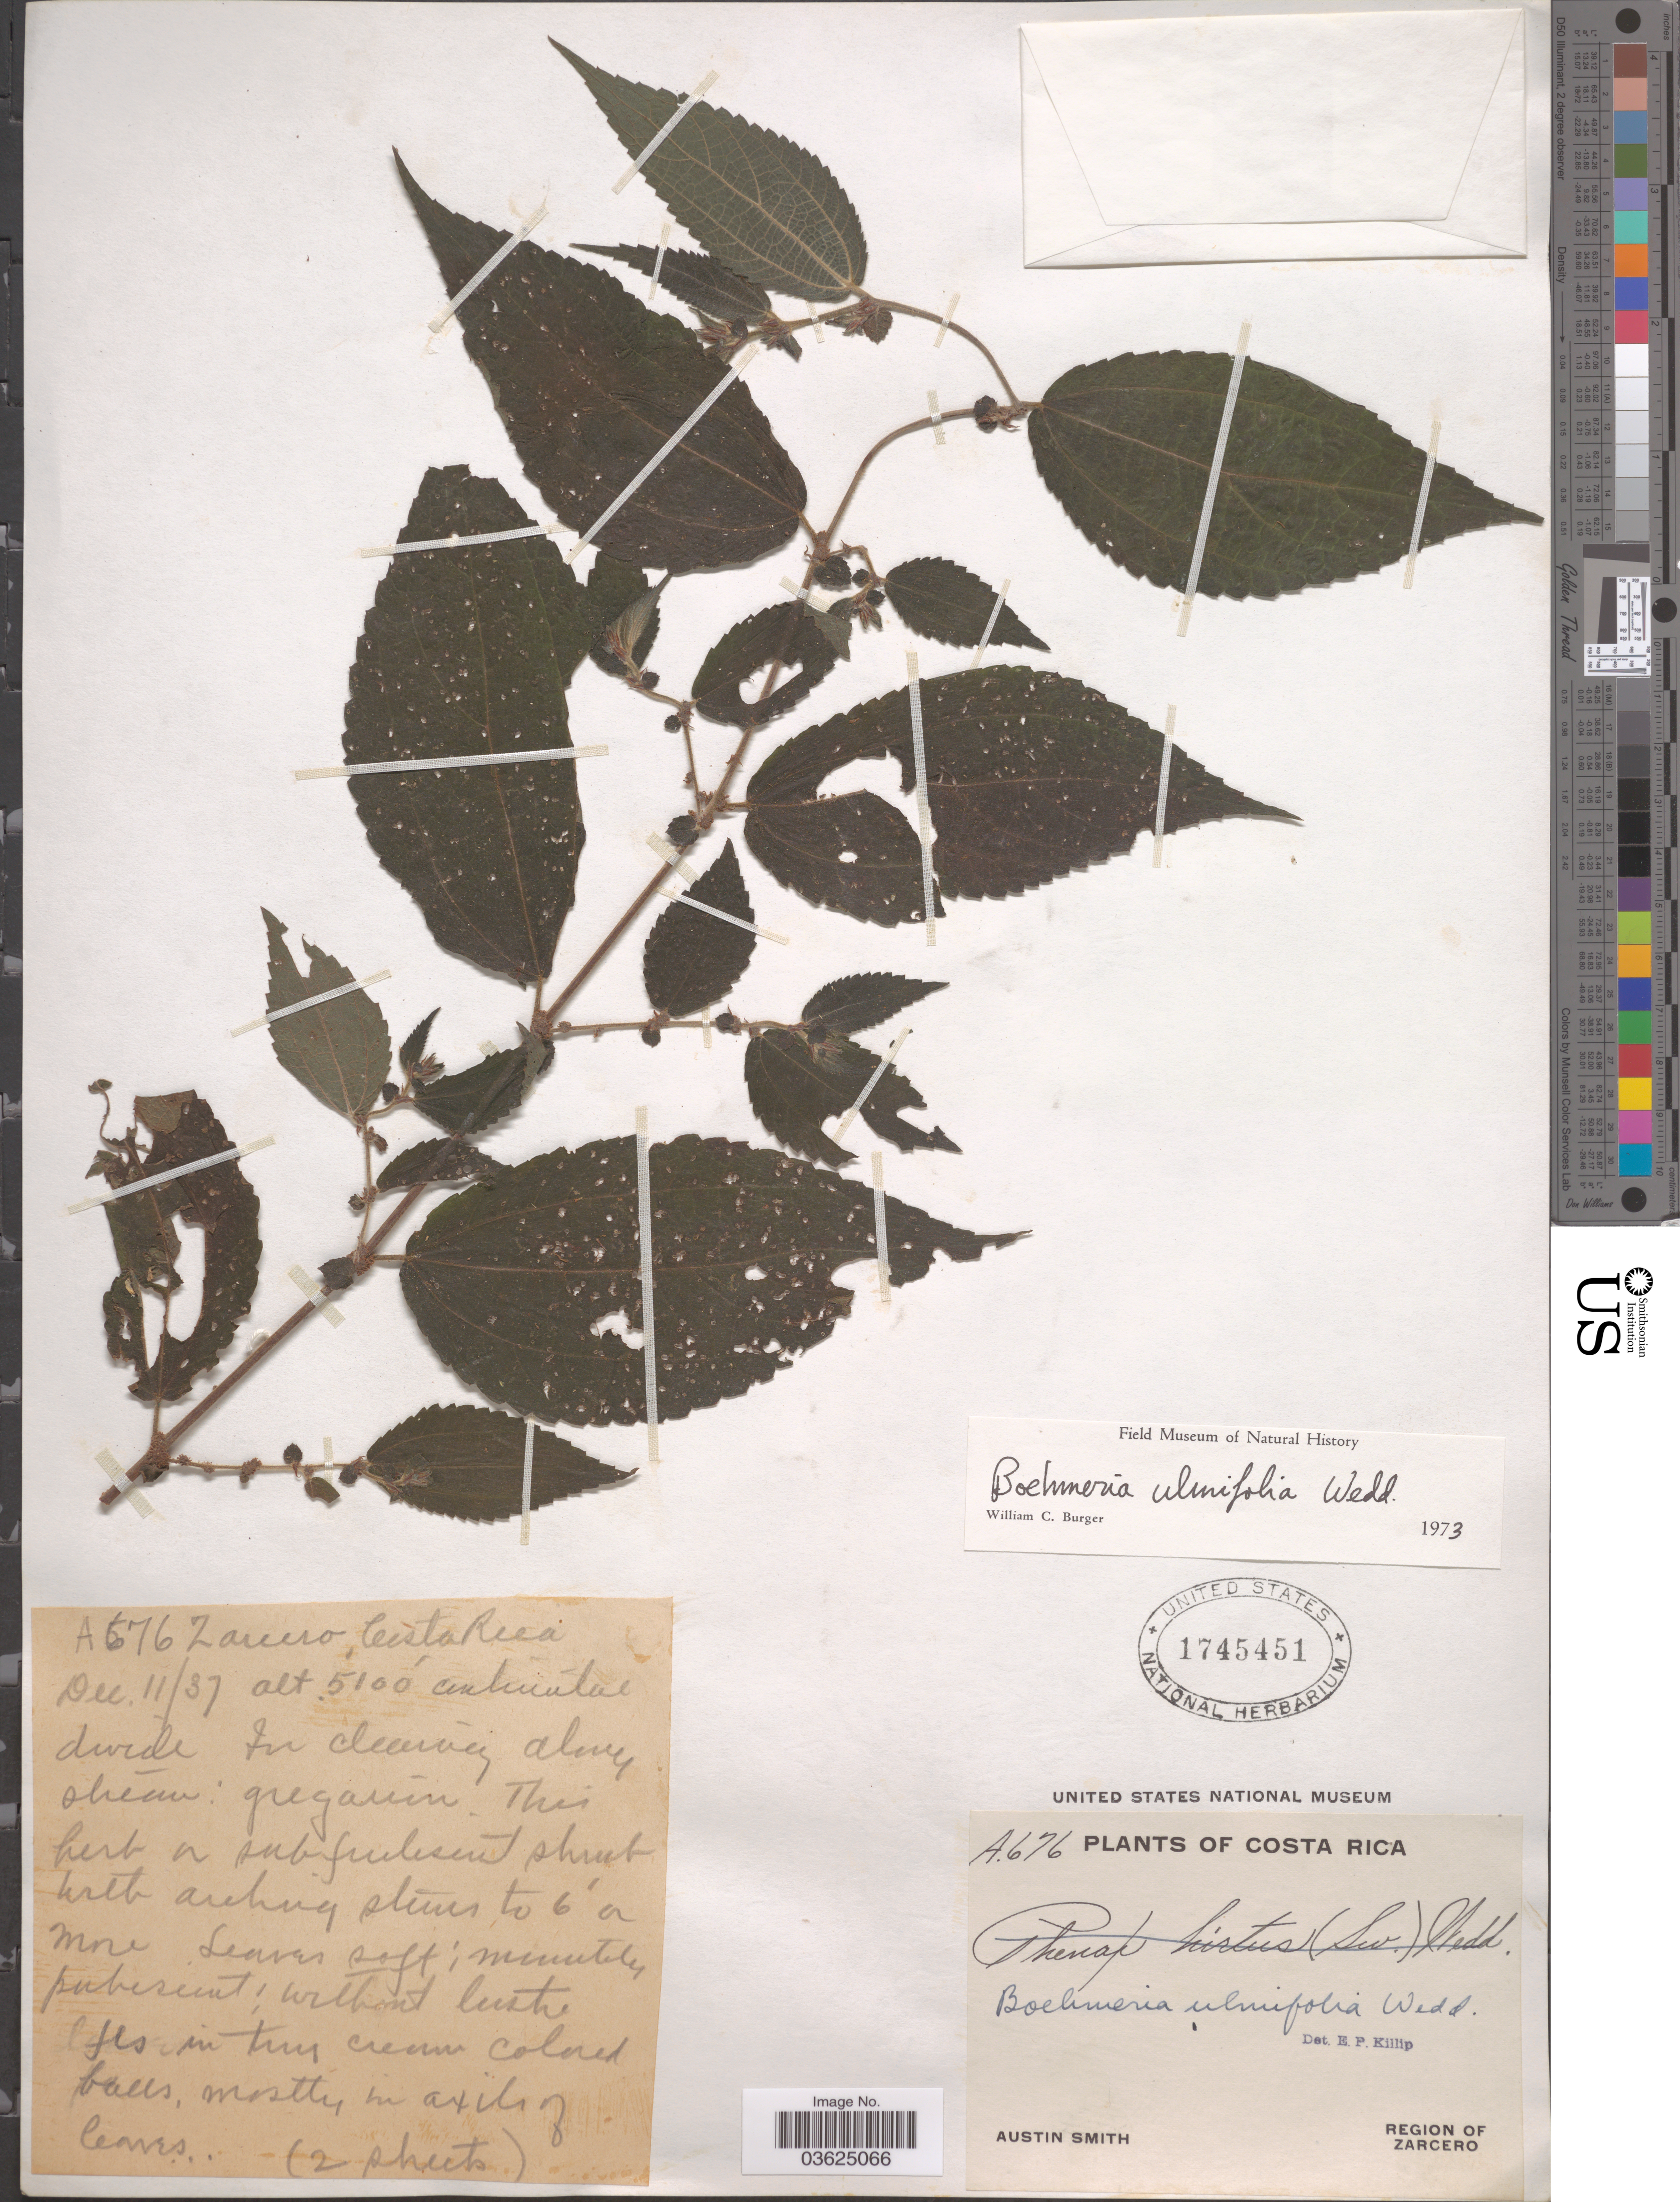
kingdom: Plantae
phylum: Tracheophyta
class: Magnoliopsida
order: Rosales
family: Urticaceae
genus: Boehmeria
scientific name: Boehmeria ulmifolia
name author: Wedd.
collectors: Aust P. Smith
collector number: A676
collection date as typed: Transcribed d/m/y: 11/12/37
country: Costa Rica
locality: Region of Zarcero.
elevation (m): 1554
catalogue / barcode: US 1745451